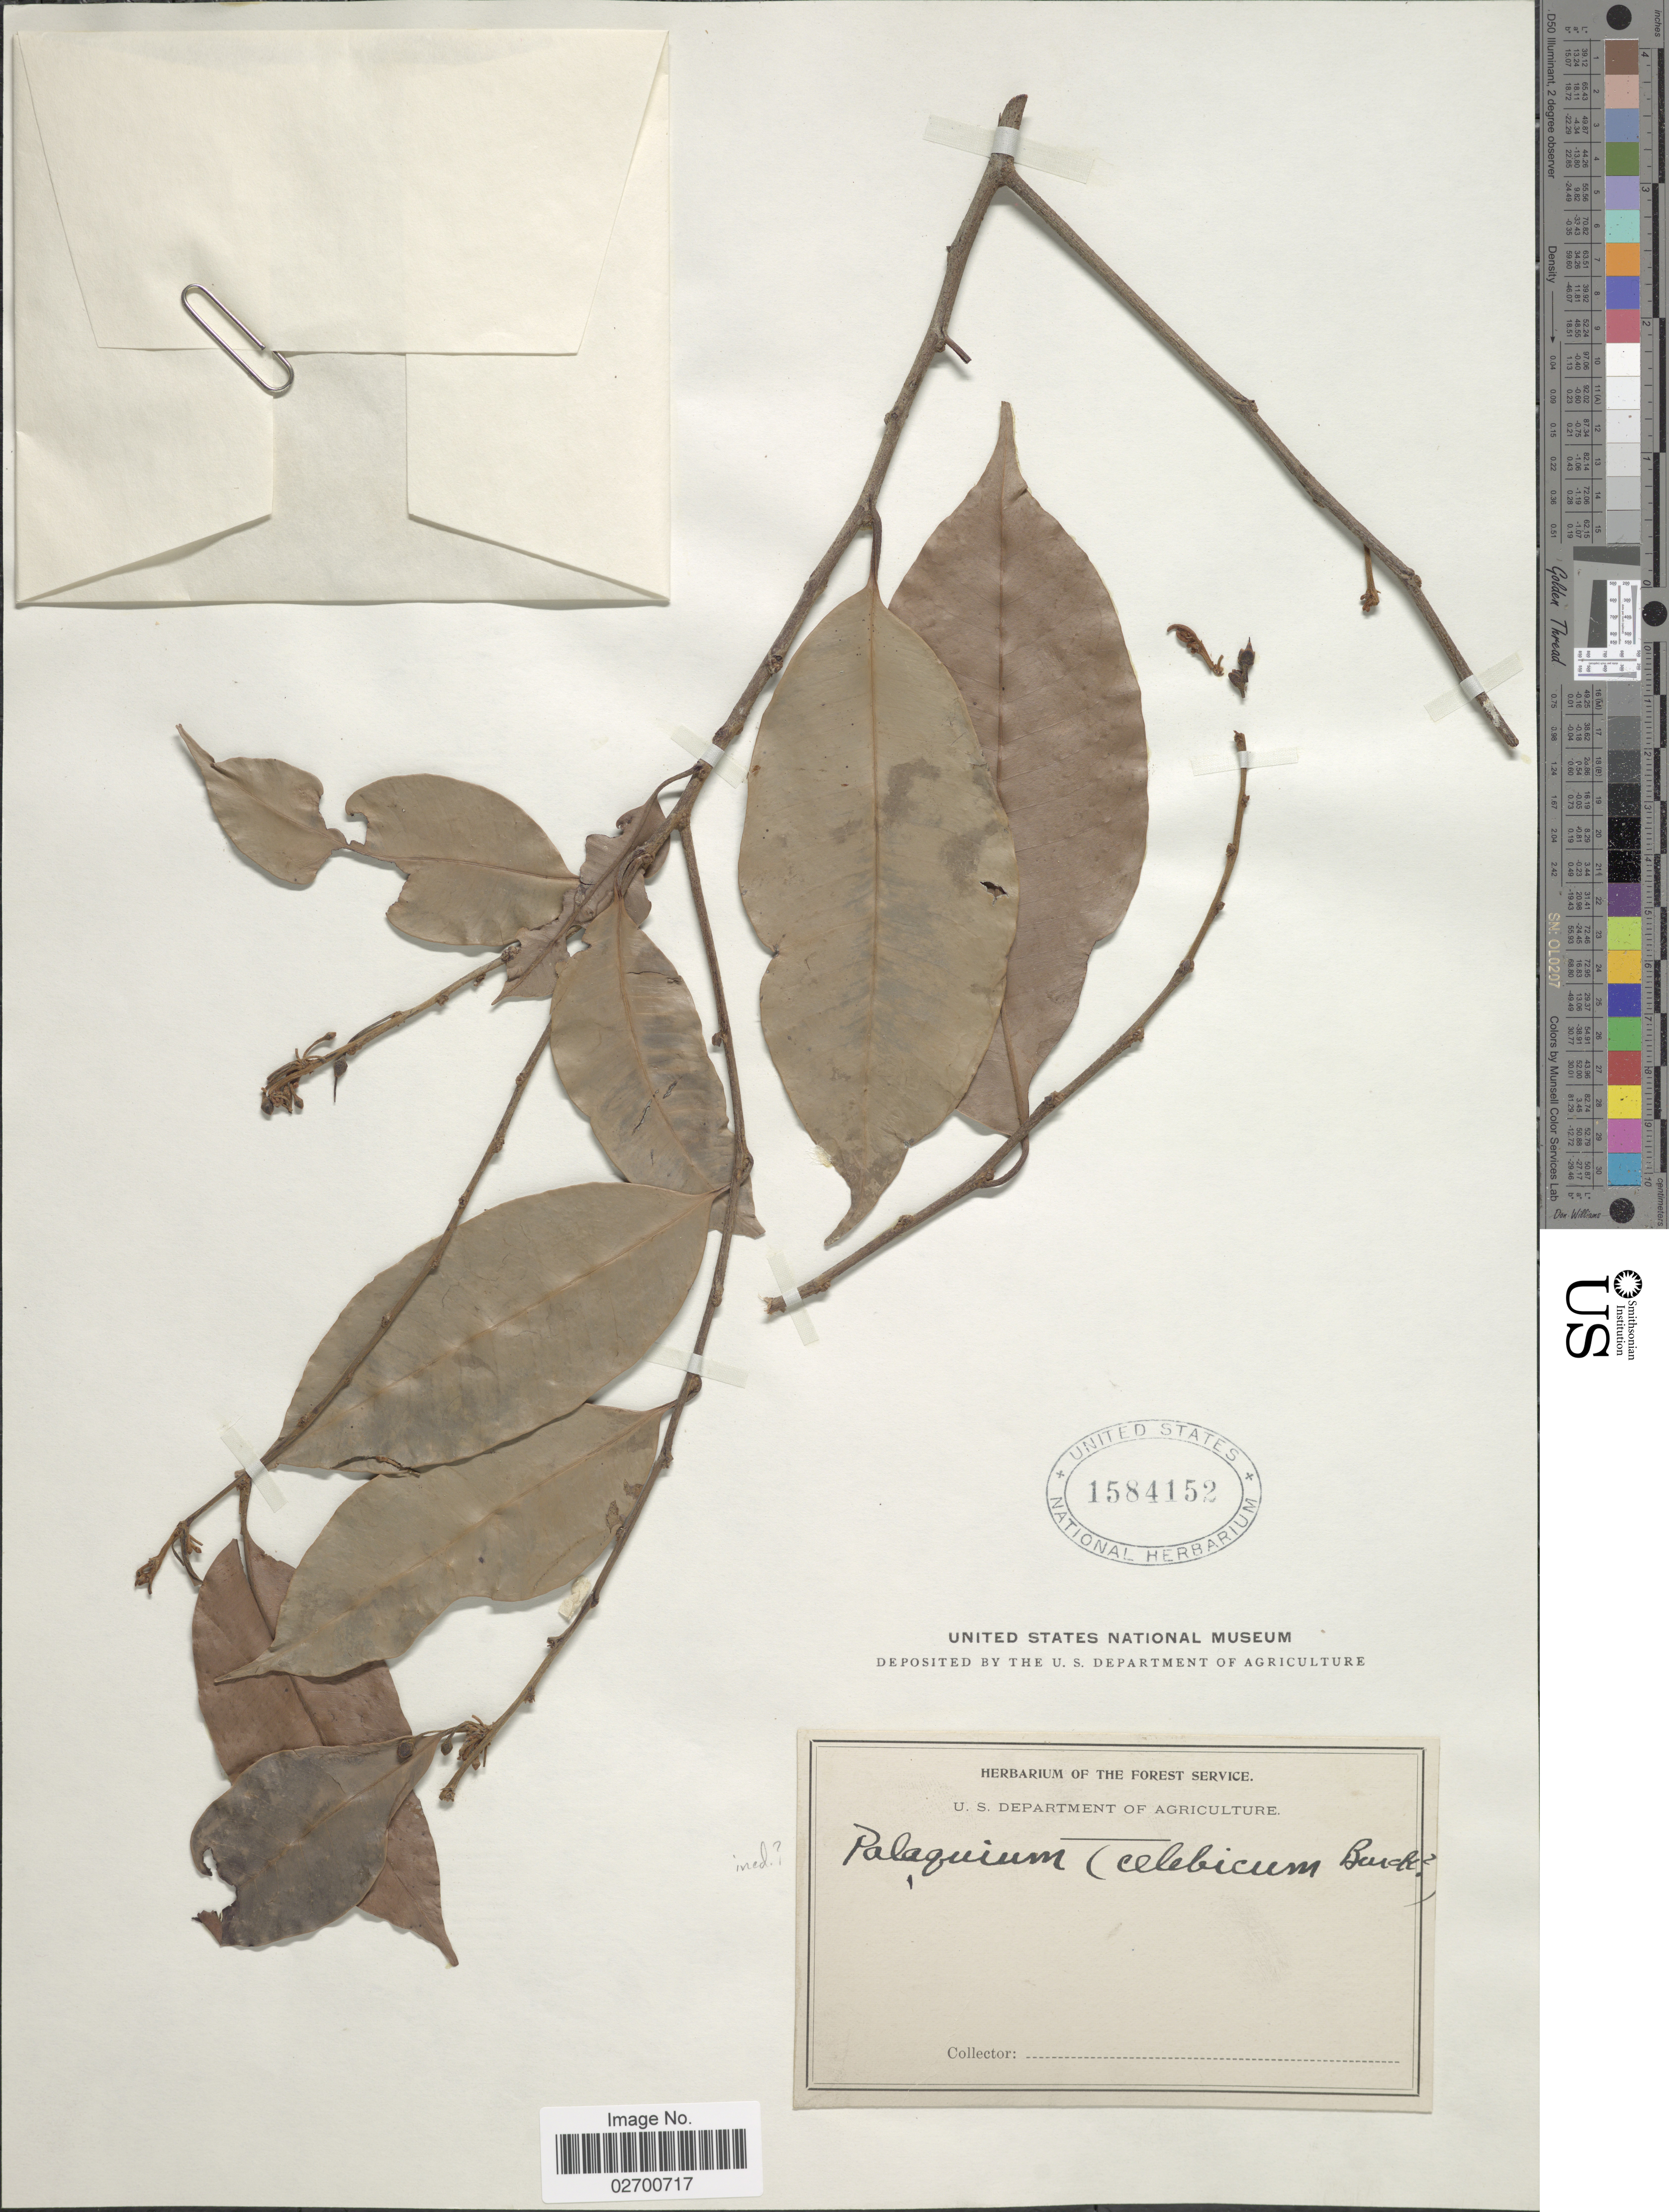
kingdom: Plantae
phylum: Tracheophyta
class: Magnoliopsida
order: Ericales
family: Sapotaceae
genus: Palaquium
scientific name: Palaquium celebicum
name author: Burck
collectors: Forest Service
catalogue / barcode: US 1584152